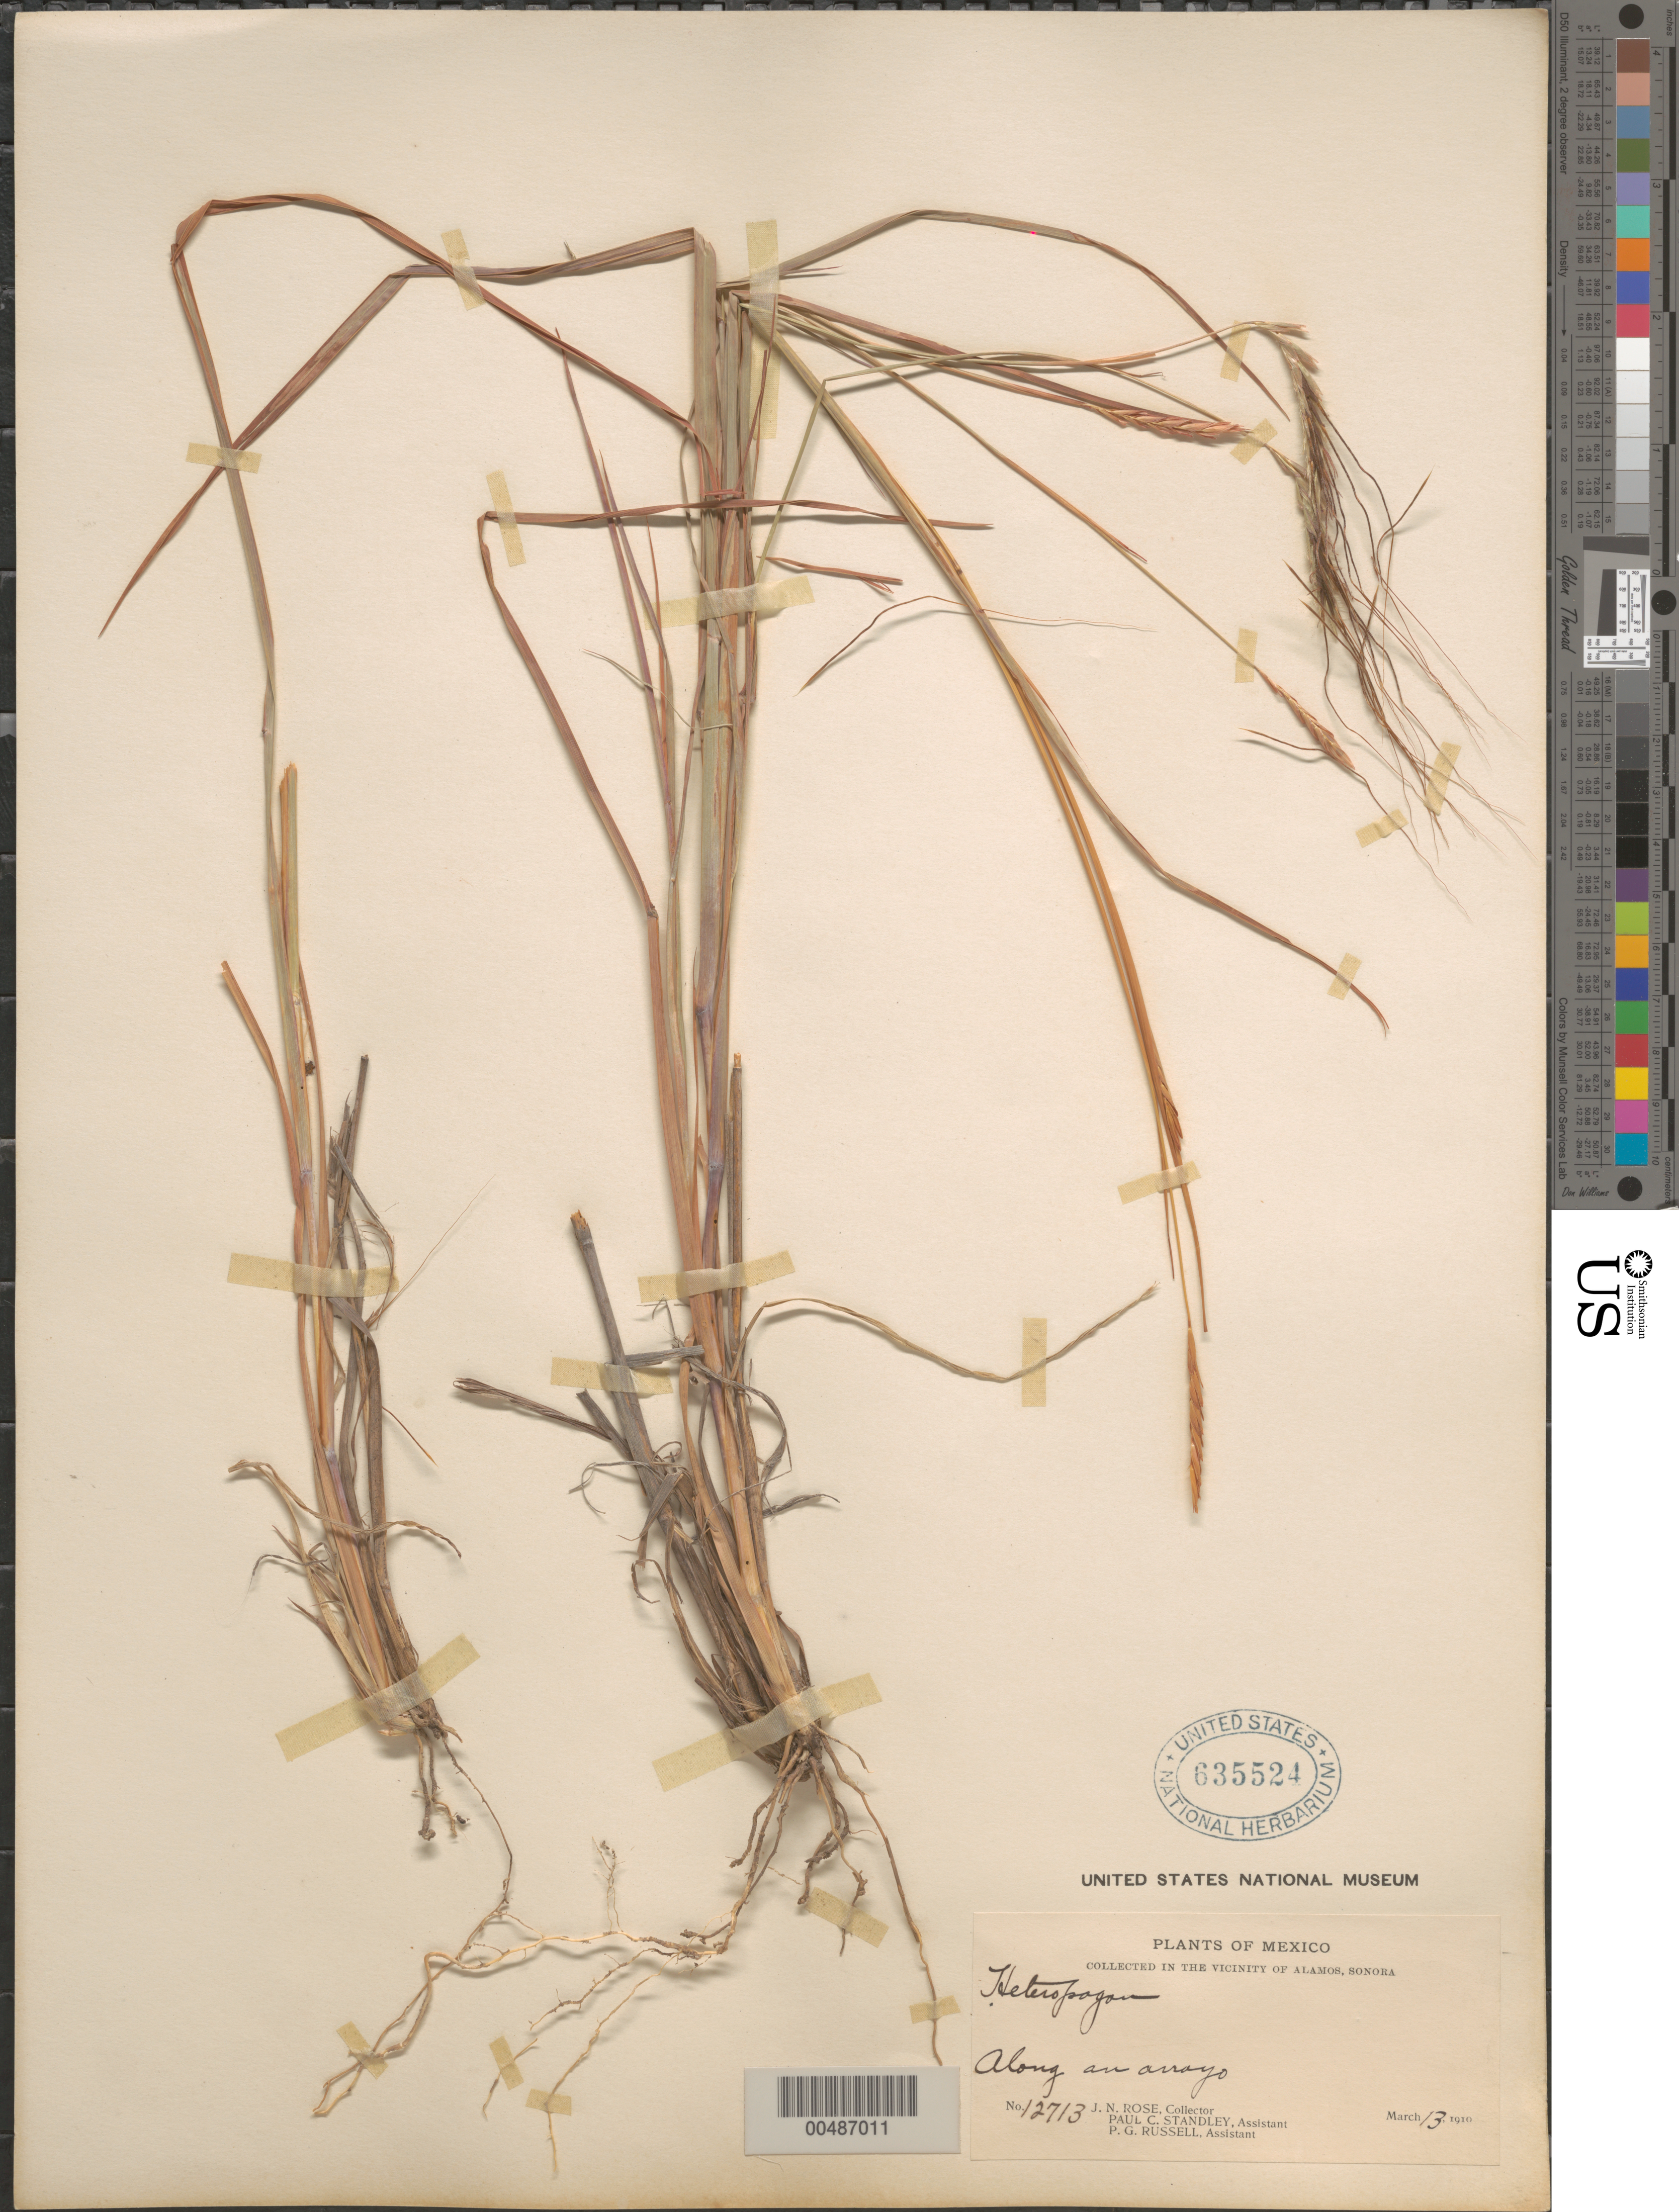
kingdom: Plantae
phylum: Tracheophyta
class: Liliopsida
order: Poales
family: Poaceae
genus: Heteropogon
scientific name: Heteropogon contortus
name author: (L.) P. Beauv. ex Roem. & Schult.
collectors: J. N. Rose, P. C. Standley & P. G. Russell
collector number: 12713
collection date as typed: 13 Mar 1910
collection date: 1910-03-13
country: Mexico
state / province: Sonora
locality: Vicinity of Alamos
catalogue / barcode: US 635524